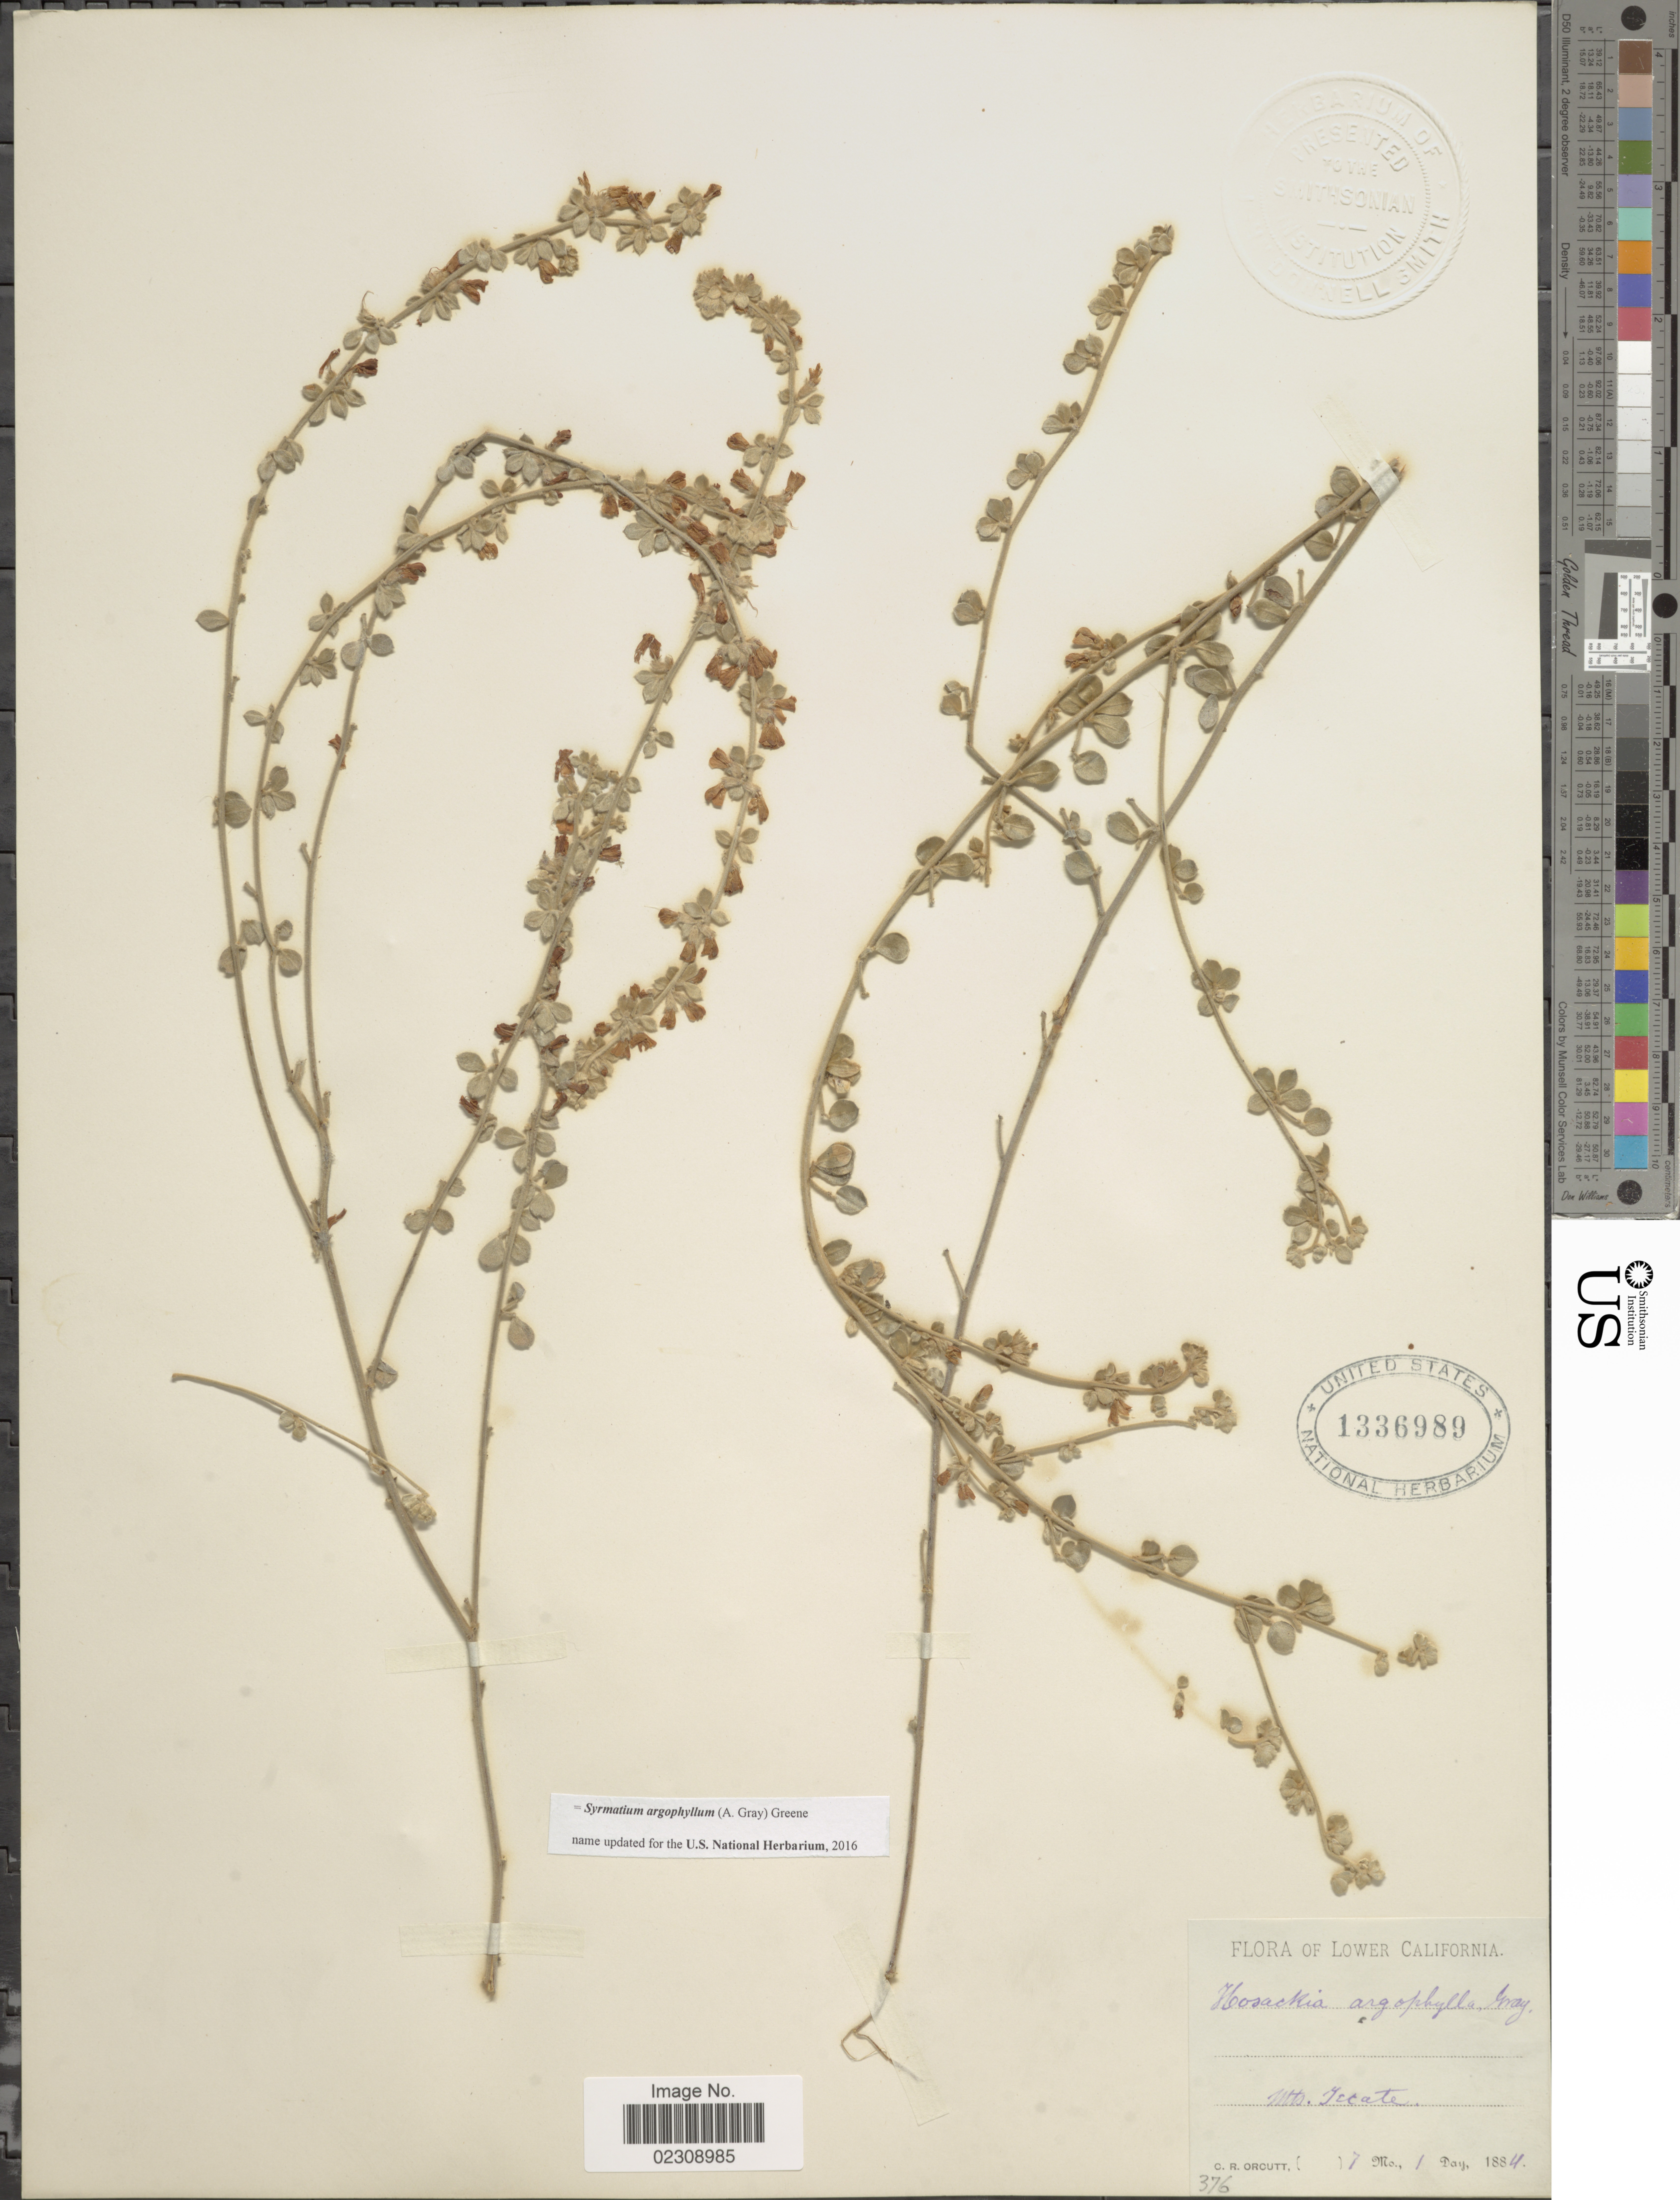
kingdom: Plantae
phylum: Tracheophyta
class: Magnoliopsida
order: Fabales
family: Fabaceae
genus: Syrmatium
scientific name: Syrmatium argophyllum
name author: (A. Gray) Greene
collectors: C. R. Orcutt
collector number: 376 ?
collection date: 1884-07-01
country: Mexico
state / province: Baja California Norte / Baja California Sur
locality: Lower California. Mts. Ictate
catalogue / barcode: US 1336989